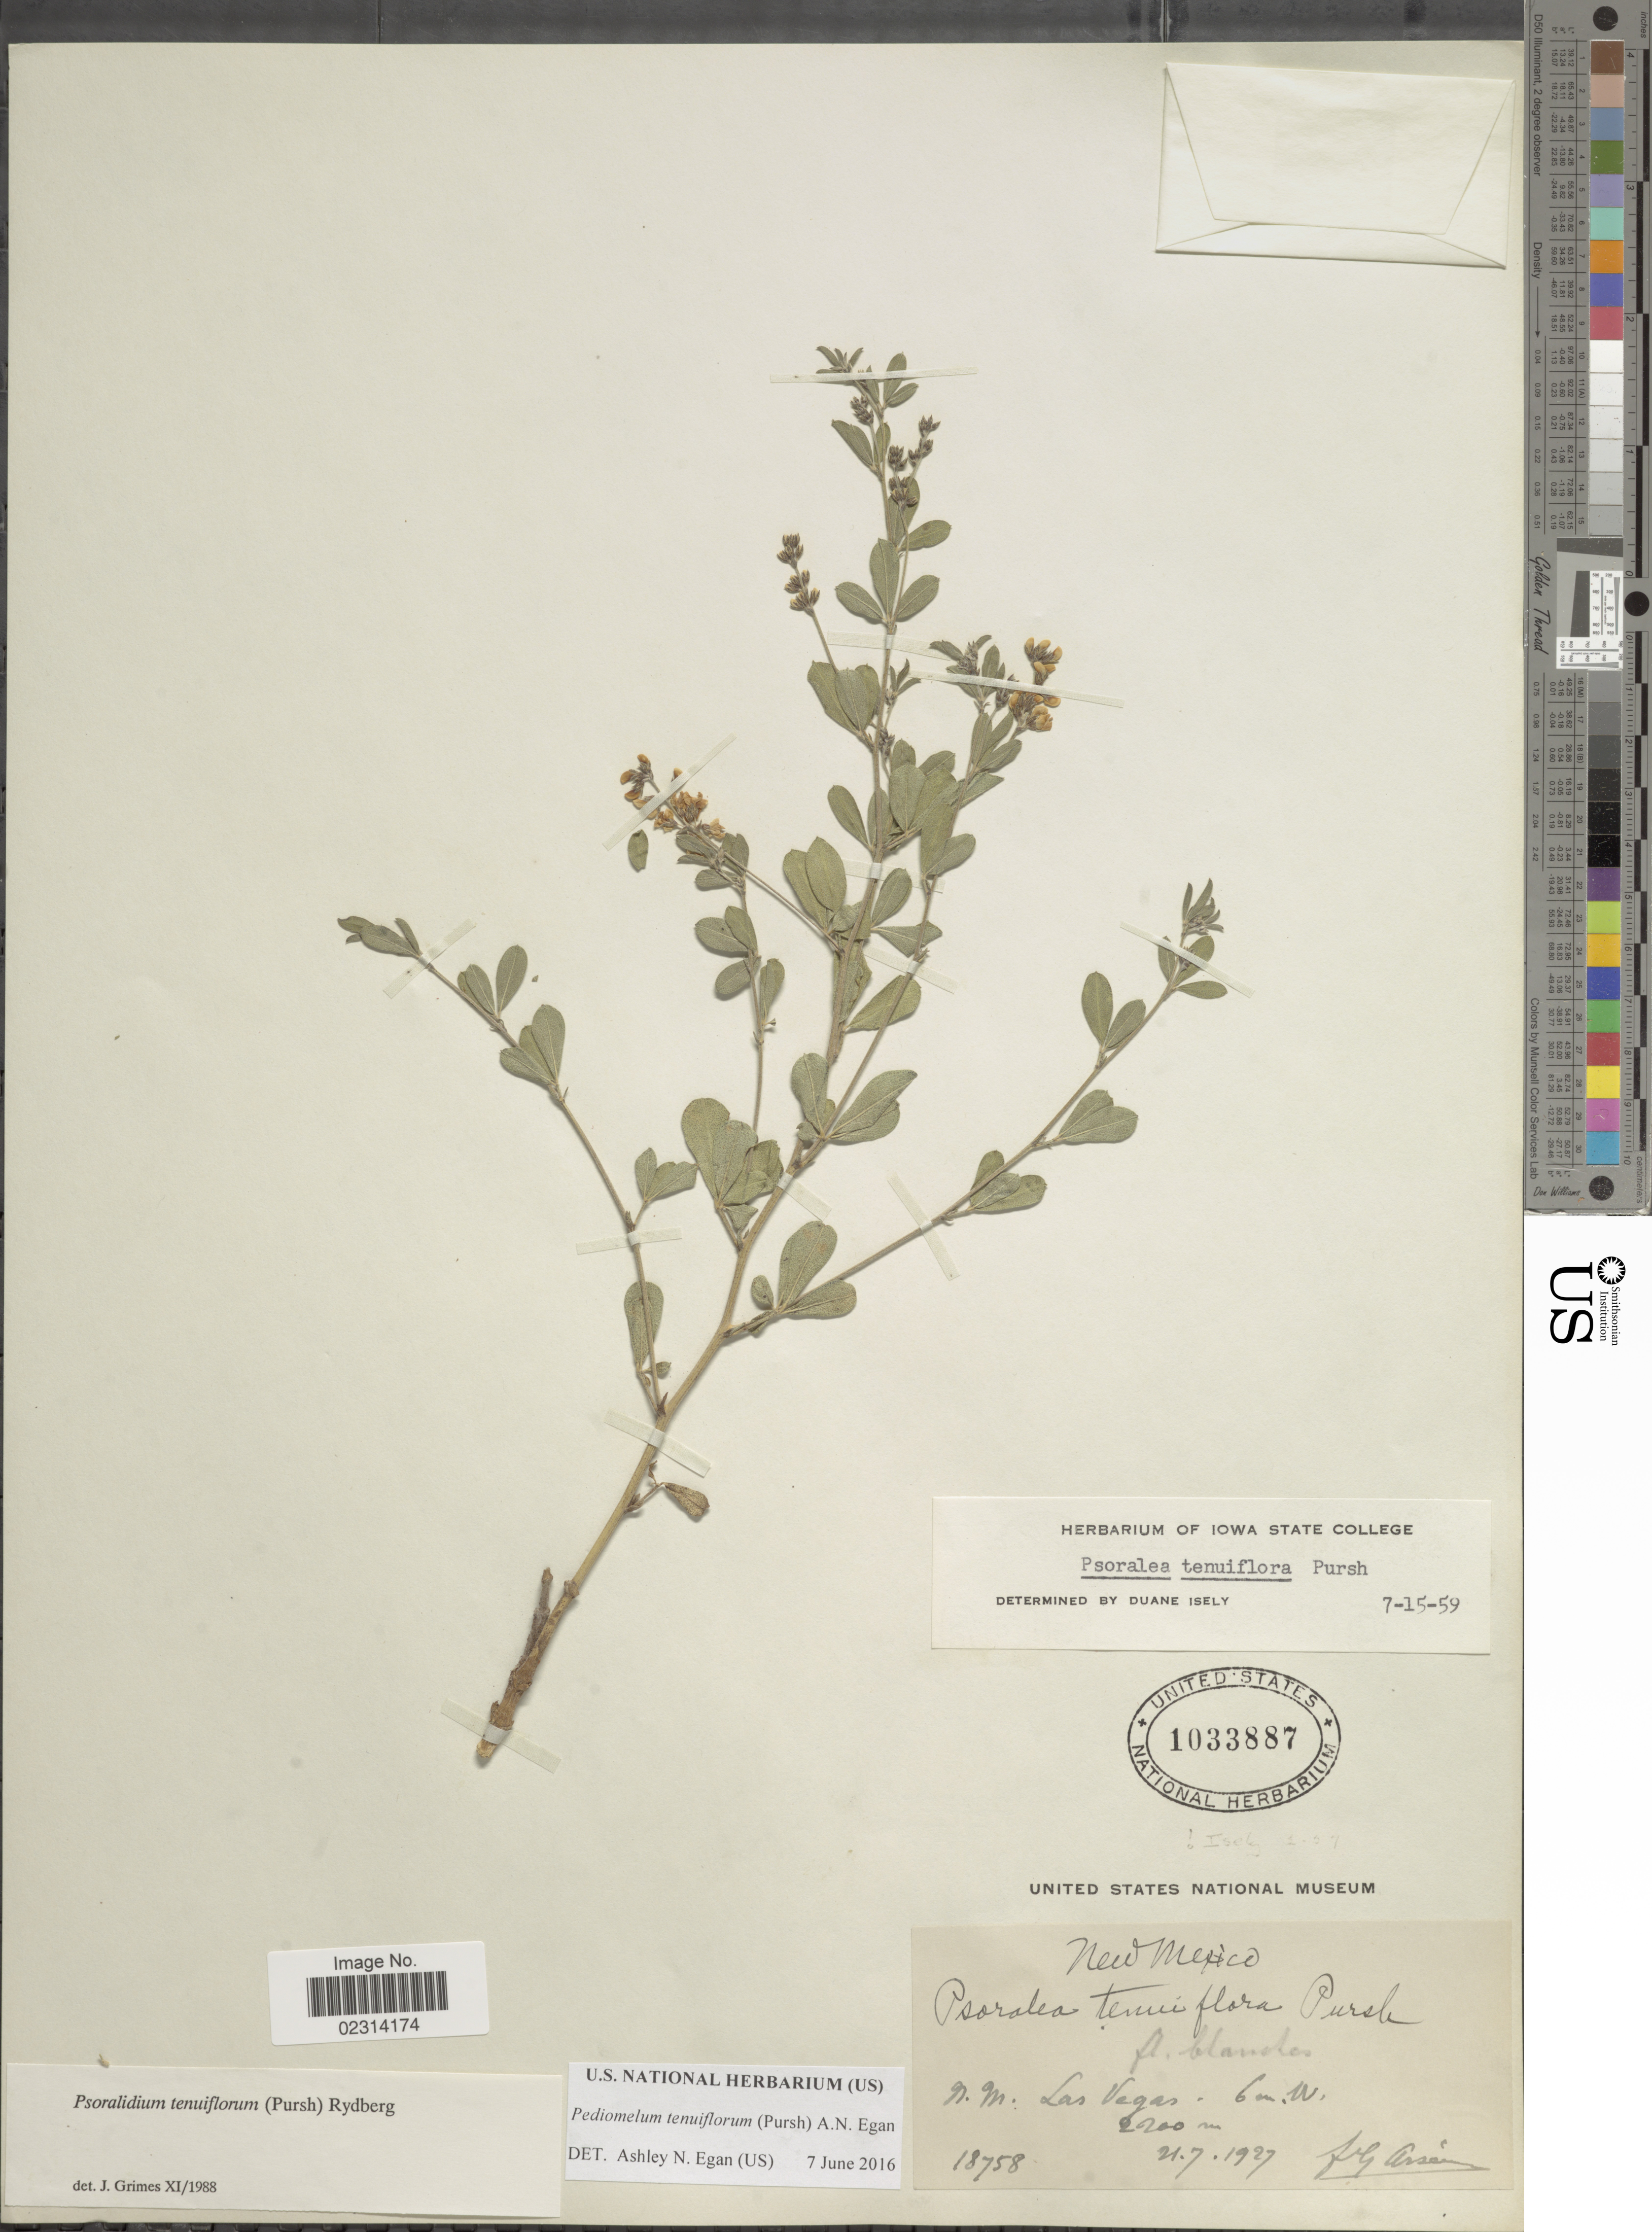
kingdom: Plantae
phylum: Tracheophyta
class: Magnoliopsida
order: Fabales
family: Fabaceae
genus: Psoralidium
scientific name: Psoralidium tenuiflorum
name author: (Pursh) Rydb.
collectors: F. Hyacinth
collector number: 18758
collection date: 1927-07-21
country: United States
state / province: New Mexico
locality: Las Vegas. 6 m. W.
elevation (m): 2200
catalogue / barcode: US 1033887